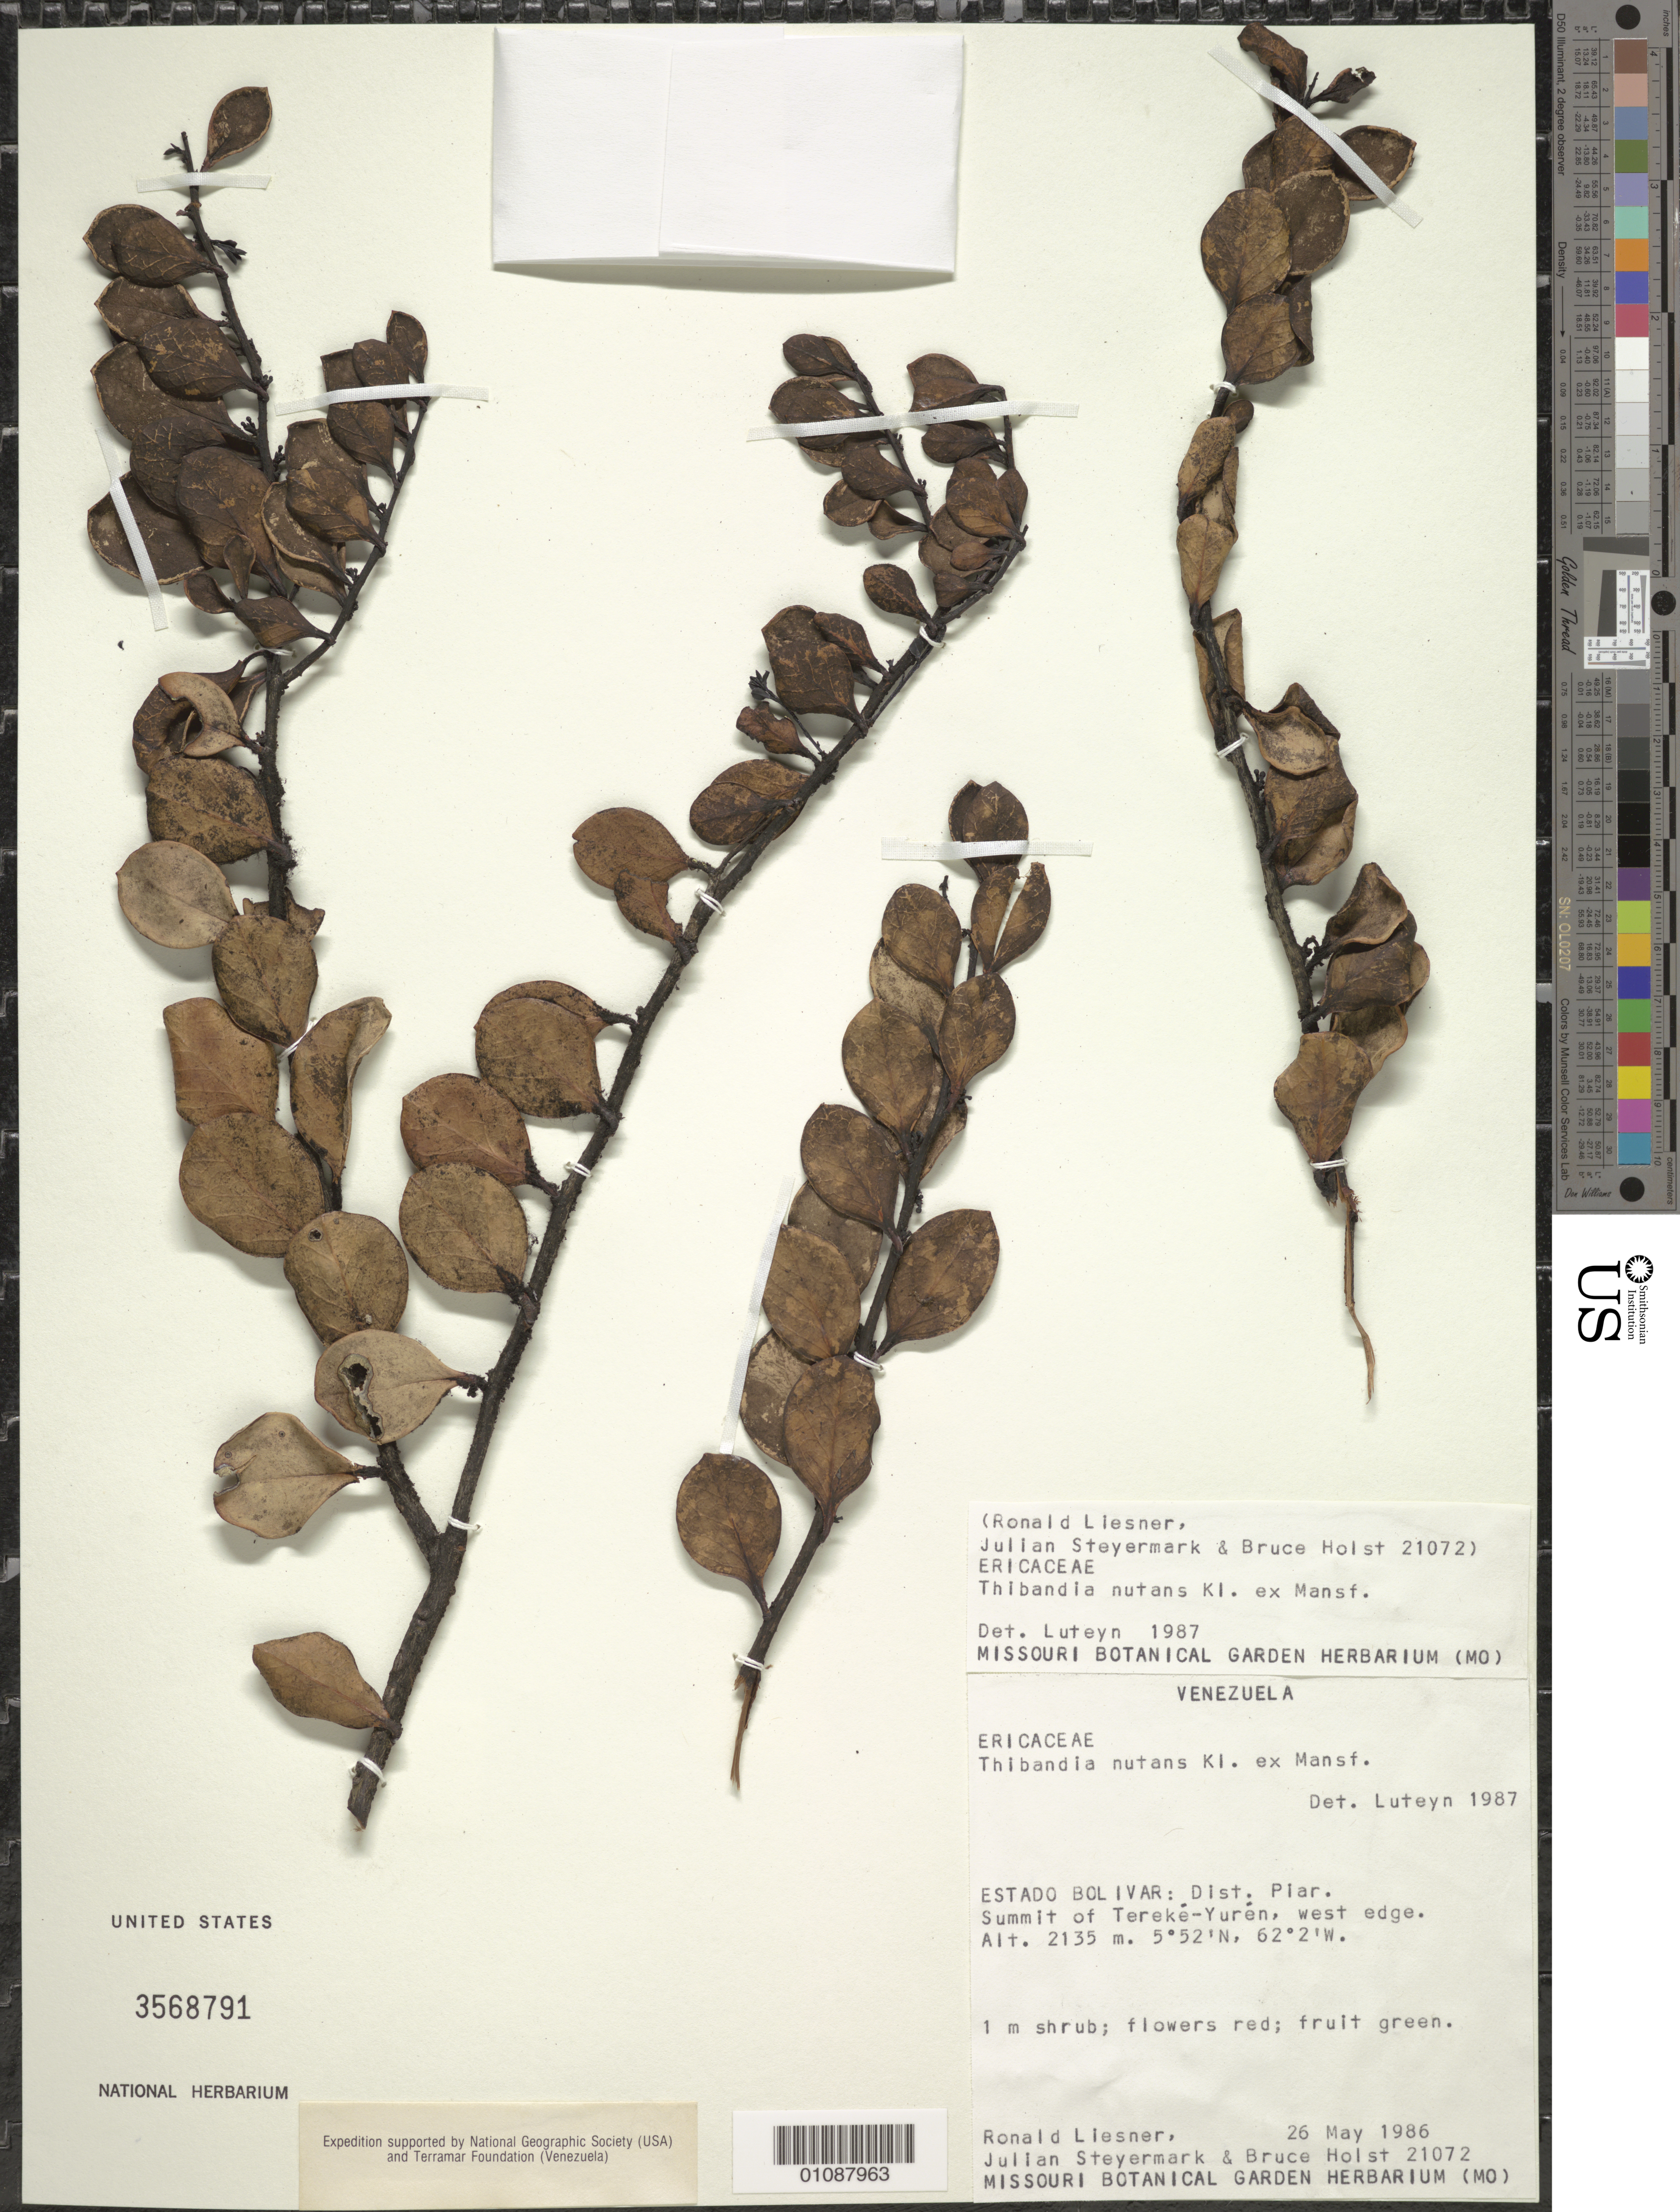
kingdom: Plantae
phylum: Tracheophyta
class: Magnoliopsida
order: Ericales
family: Ericaceae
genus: Thibaudia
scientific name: Thibaudia nutans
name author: Klotzsch ex Mansf.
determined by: Luteyn, J. L.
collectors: R. L. Liesner, J. Steyermark & B. Holst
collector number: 21072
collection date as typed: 26-May-86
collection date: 1986-05-26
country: Venezuela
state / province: Bolívar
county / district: Piar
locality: Tereké-Yurén summit, west edge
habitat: Summit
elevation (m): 2135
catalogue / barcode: US 3568791